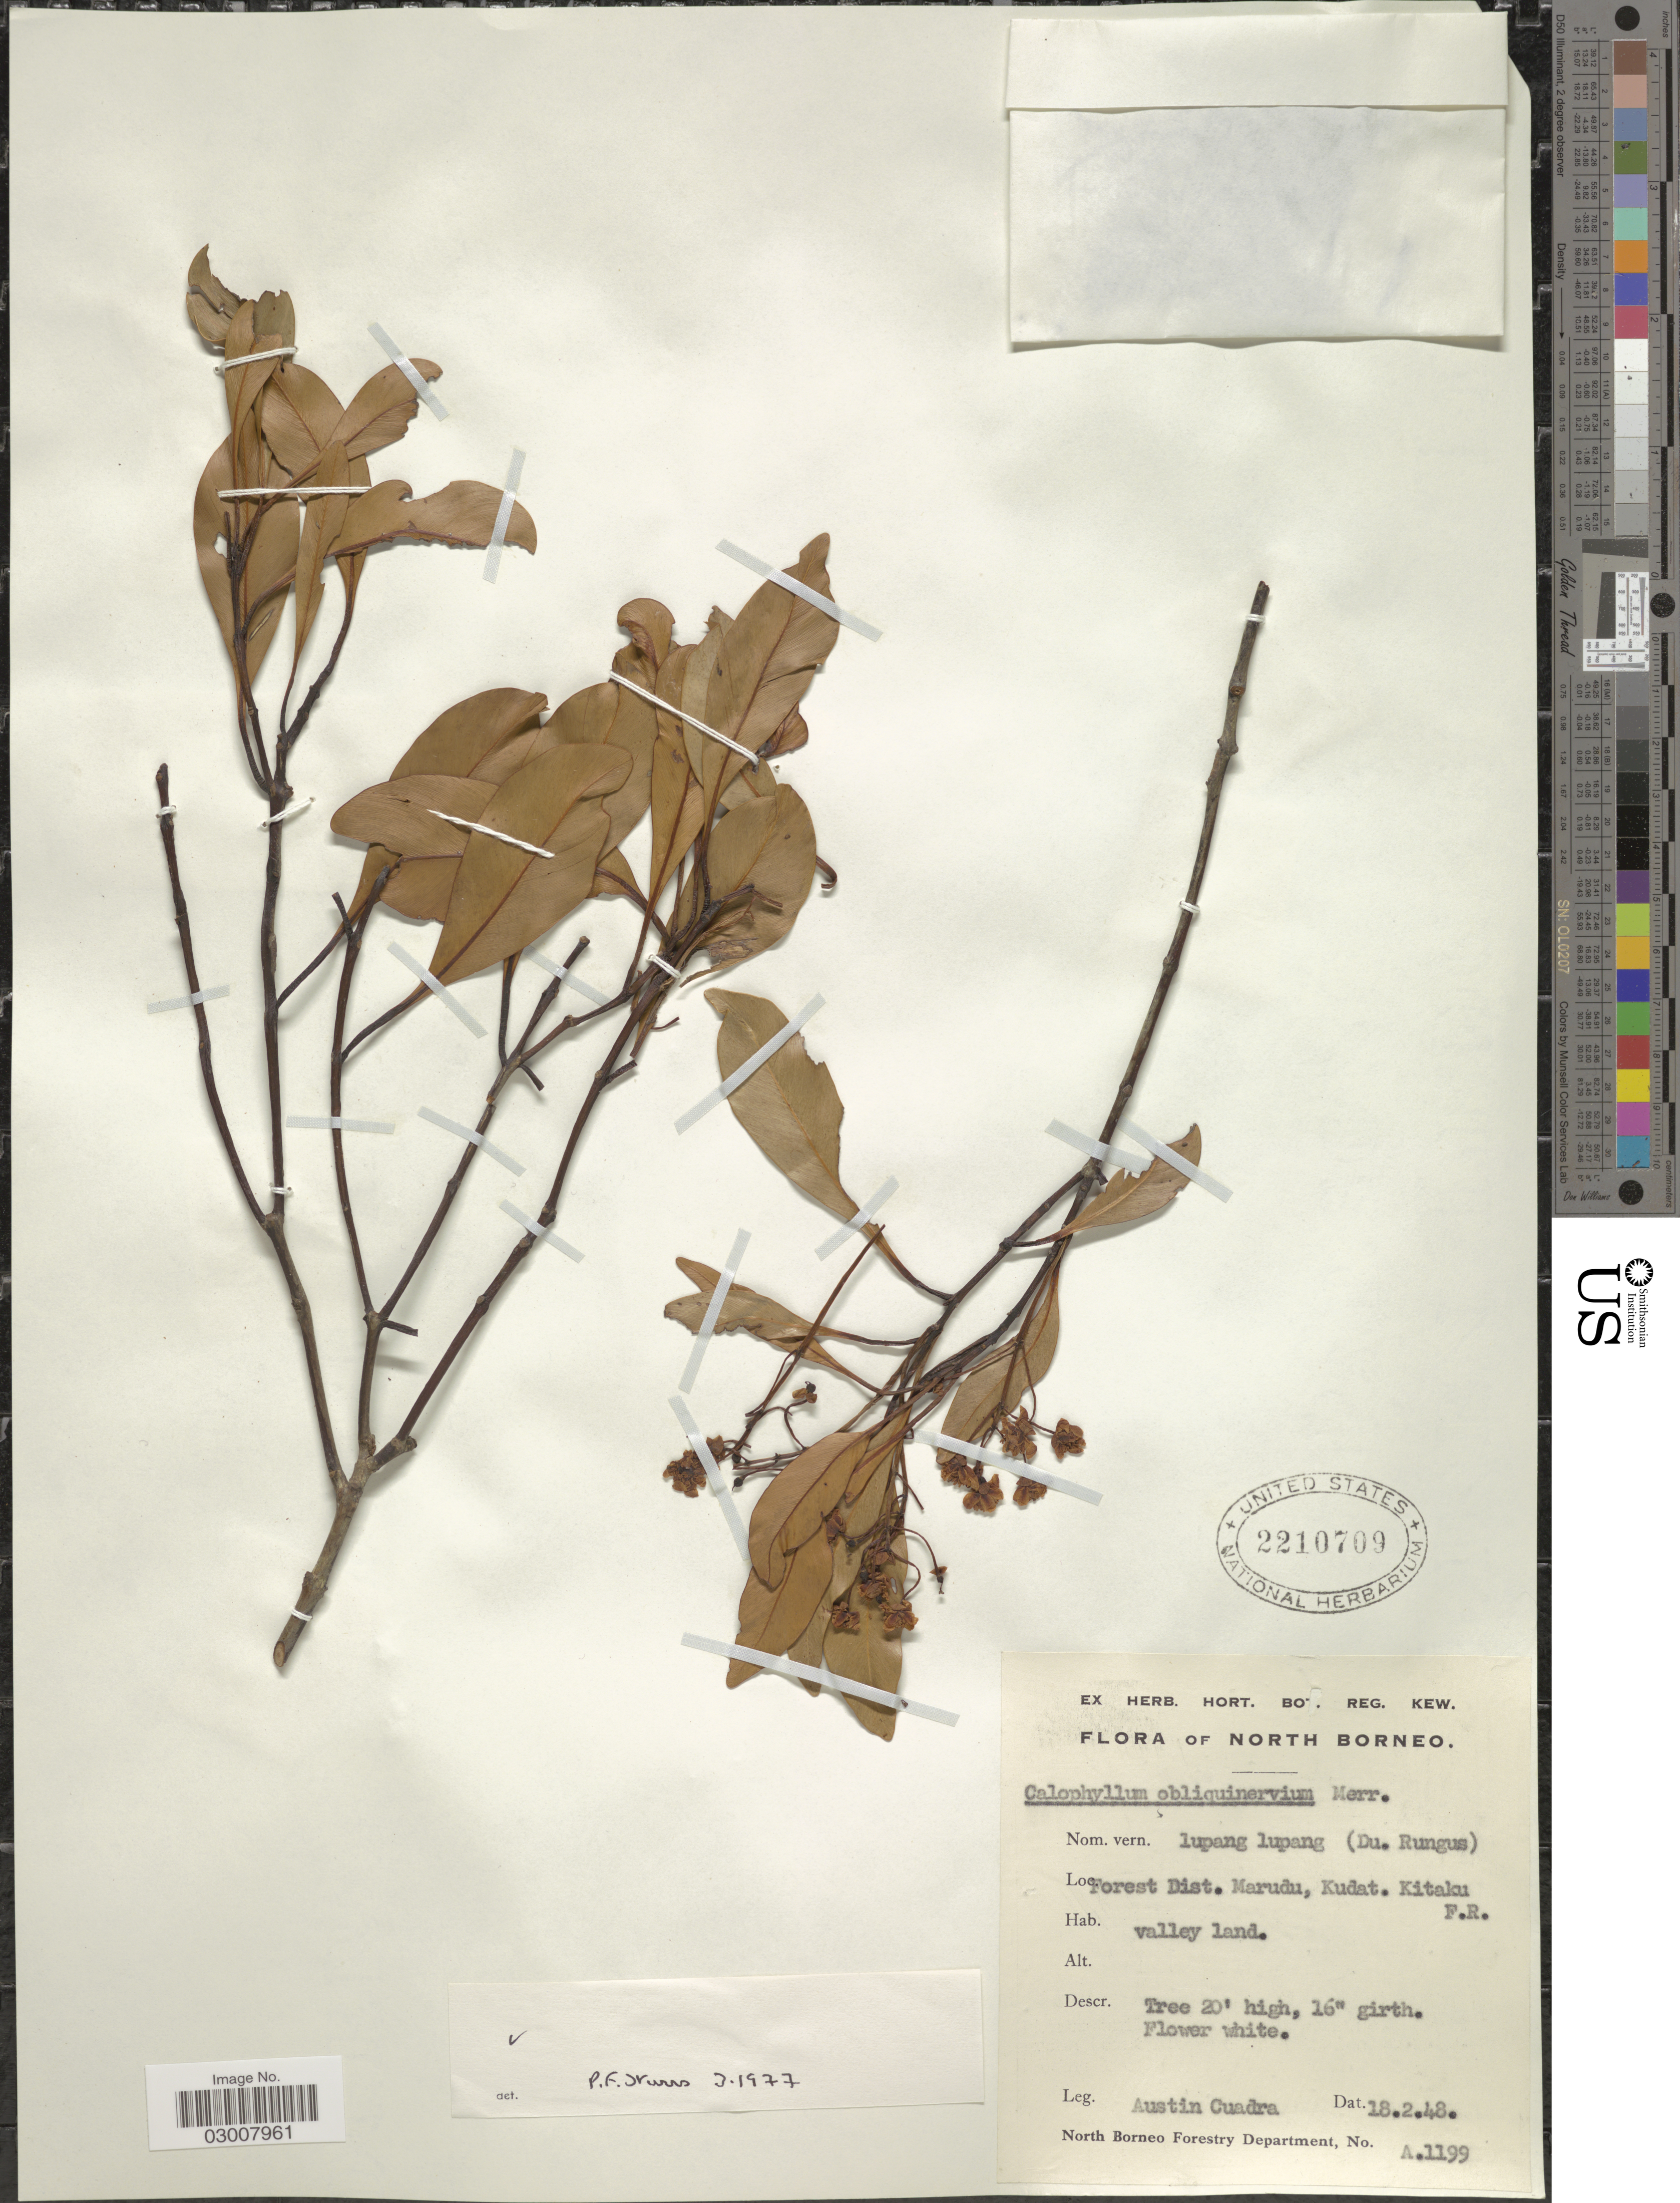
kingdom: Plantae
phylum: Tracheophyta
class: Magnoliopsida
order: Malpighiales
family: Calophyllaceae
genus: Calophyllum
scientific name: Calophyllum obliquinervium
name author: Merr.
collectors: A. Cuadra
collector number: A 1199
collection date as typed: Transcribed d/m/y: 18/2/48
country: Malaysia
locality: North Borneo. Forest Dist. Marudu, Kudat. Kitaku F.R.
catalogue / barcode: US 2210709